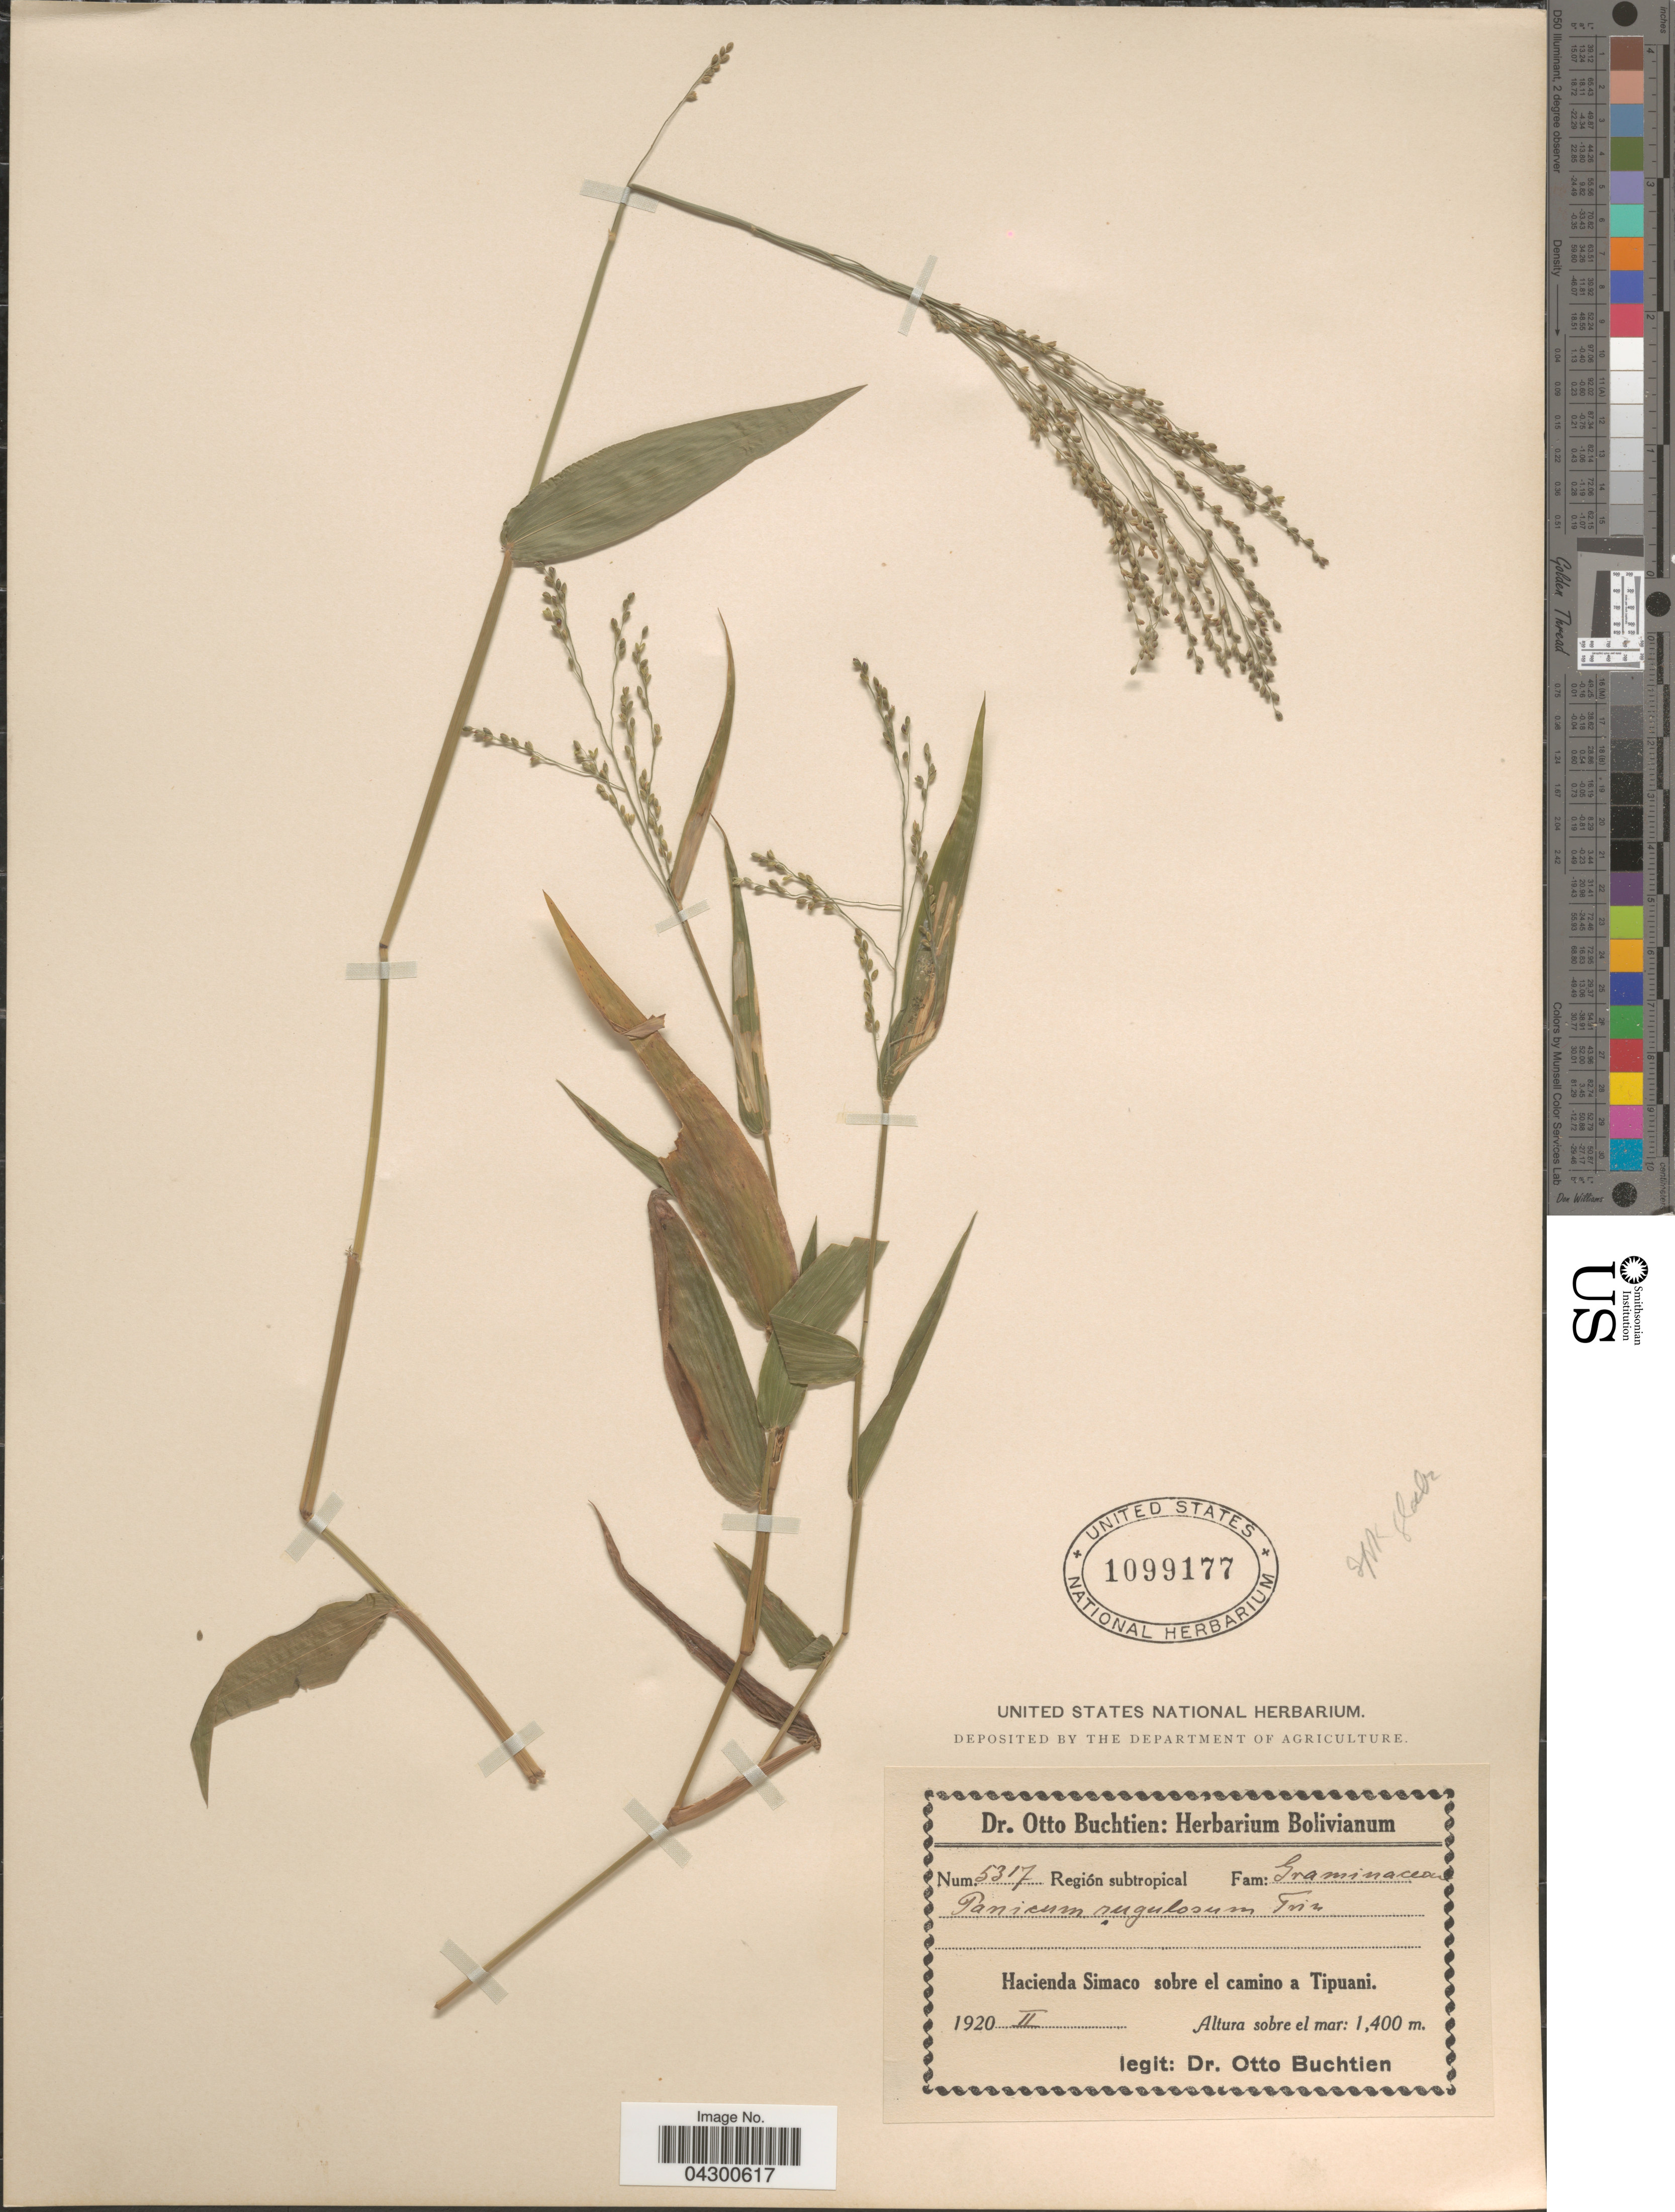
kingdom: Plantae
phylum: Tracheophyta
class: Liliopsida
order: Poales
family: Poaceae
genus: Panicum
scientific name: Panicum sellowii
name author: Nees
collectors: O. Buchtien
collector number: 5317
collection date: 1920-02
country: Bolivia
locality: Región subtropical. Hacienda Simaco sobre el camino a Tipuani.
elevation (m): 1400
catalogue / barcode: US 1099177